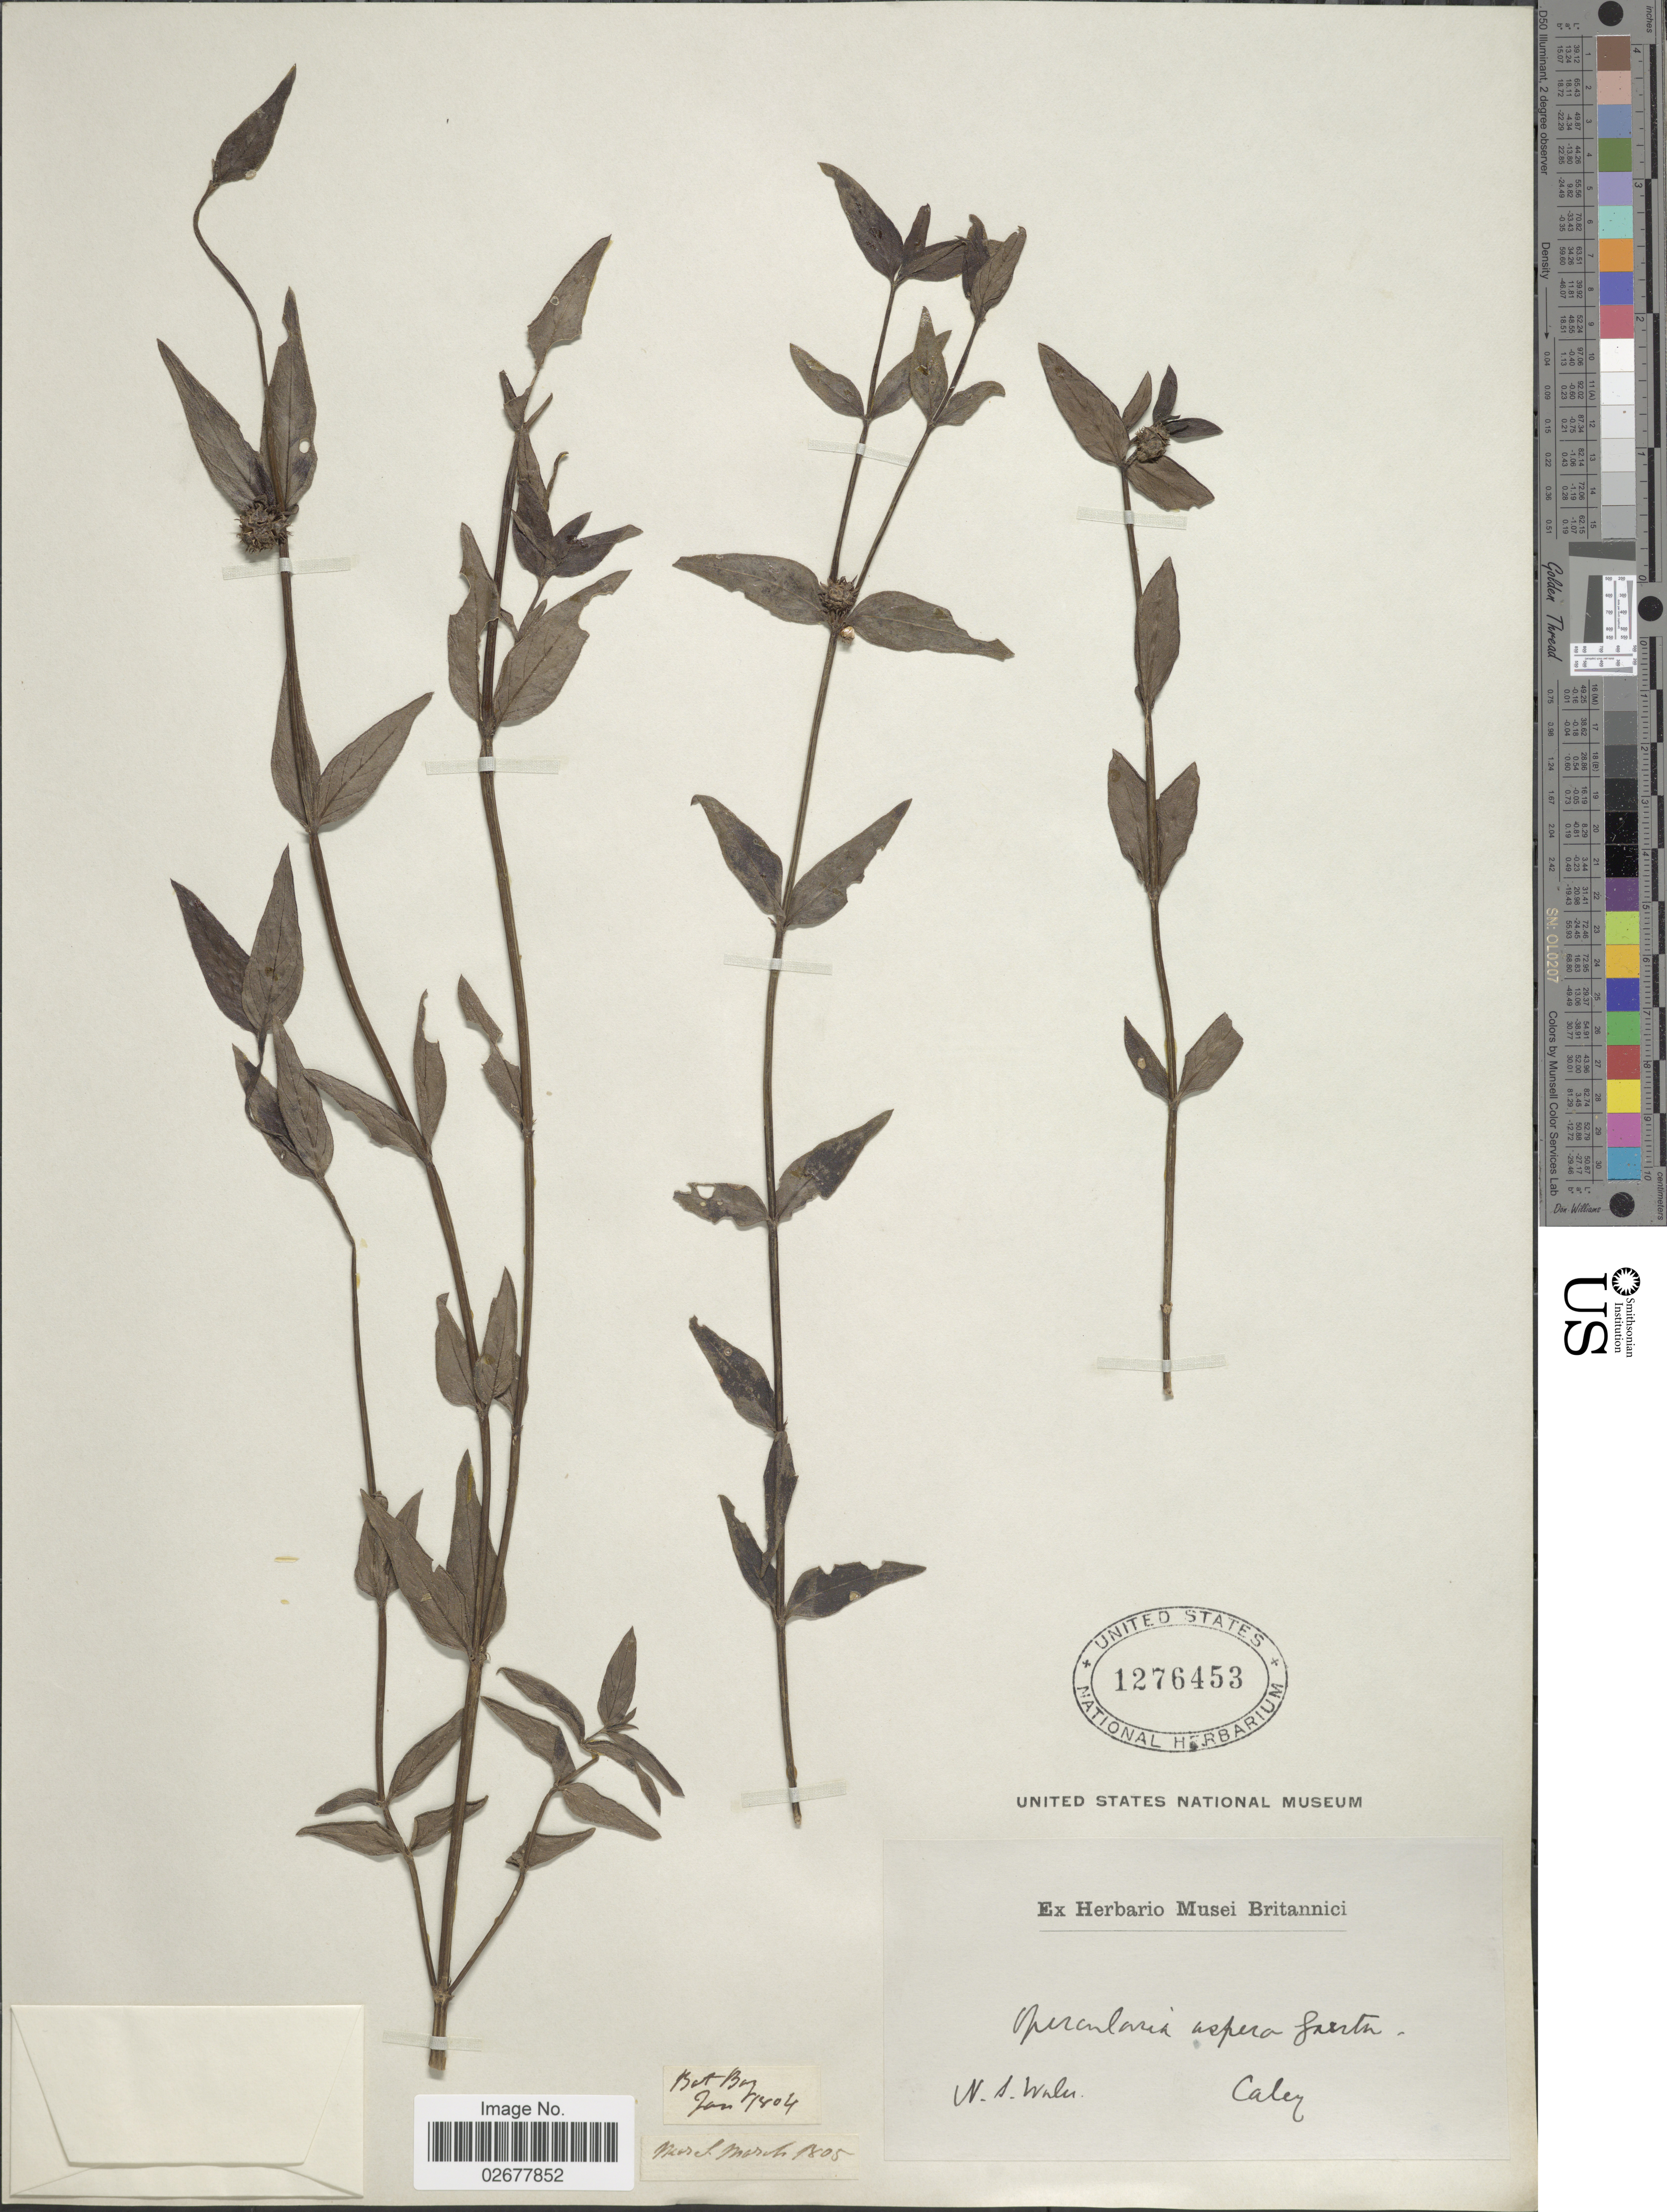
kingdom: Plantae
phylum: Tracheophyta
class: Magnoliopsida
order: Gentianales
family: Rubiaceae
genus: Opercularia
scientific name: Opercularia aspera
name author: Gaertn.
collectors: -. Caley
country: Australia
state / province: New South Wales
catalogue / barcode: US 1276453